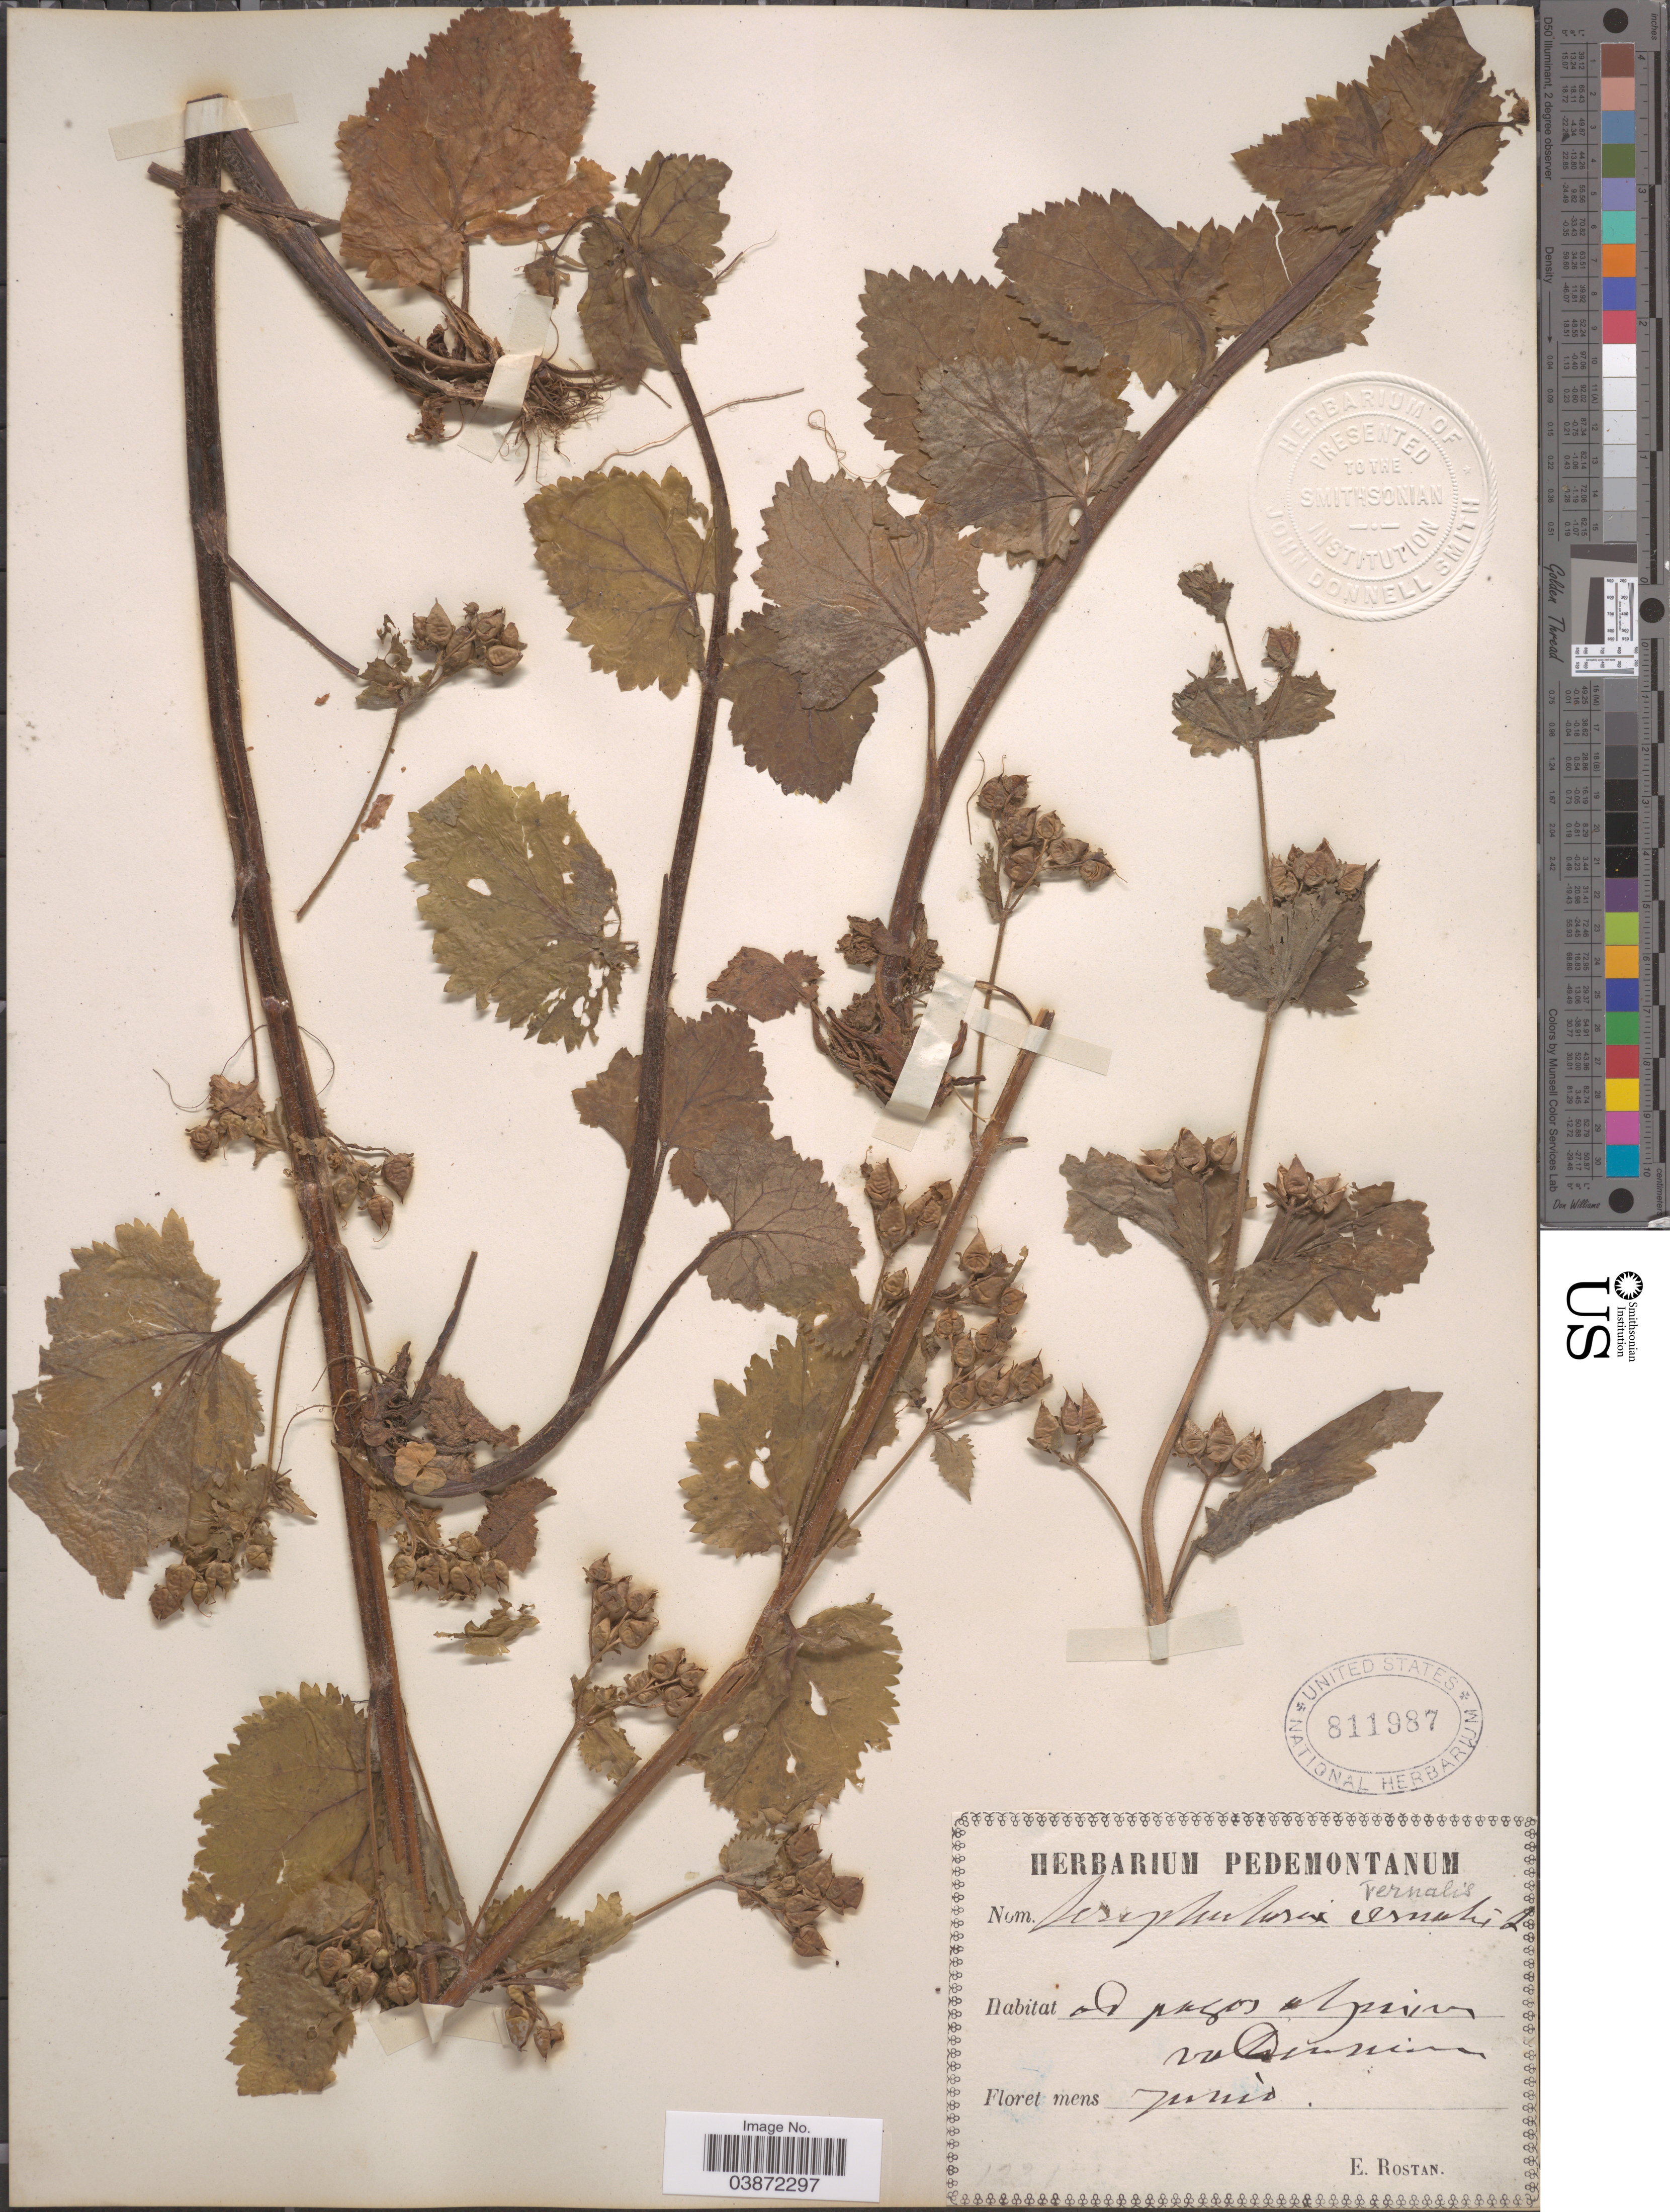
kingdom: Plantae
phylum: Tracheophyta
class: Magnoliopsida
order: Lamiales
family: Scrophulariaceae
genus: Scrophularia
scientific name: Scrophularia vernalis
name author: L.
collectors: E. Rostan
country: Italy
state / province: Piedmont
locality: Pedemontanum. Ad pagus alpium valiniense. [interpreted]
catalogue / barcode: US 811987